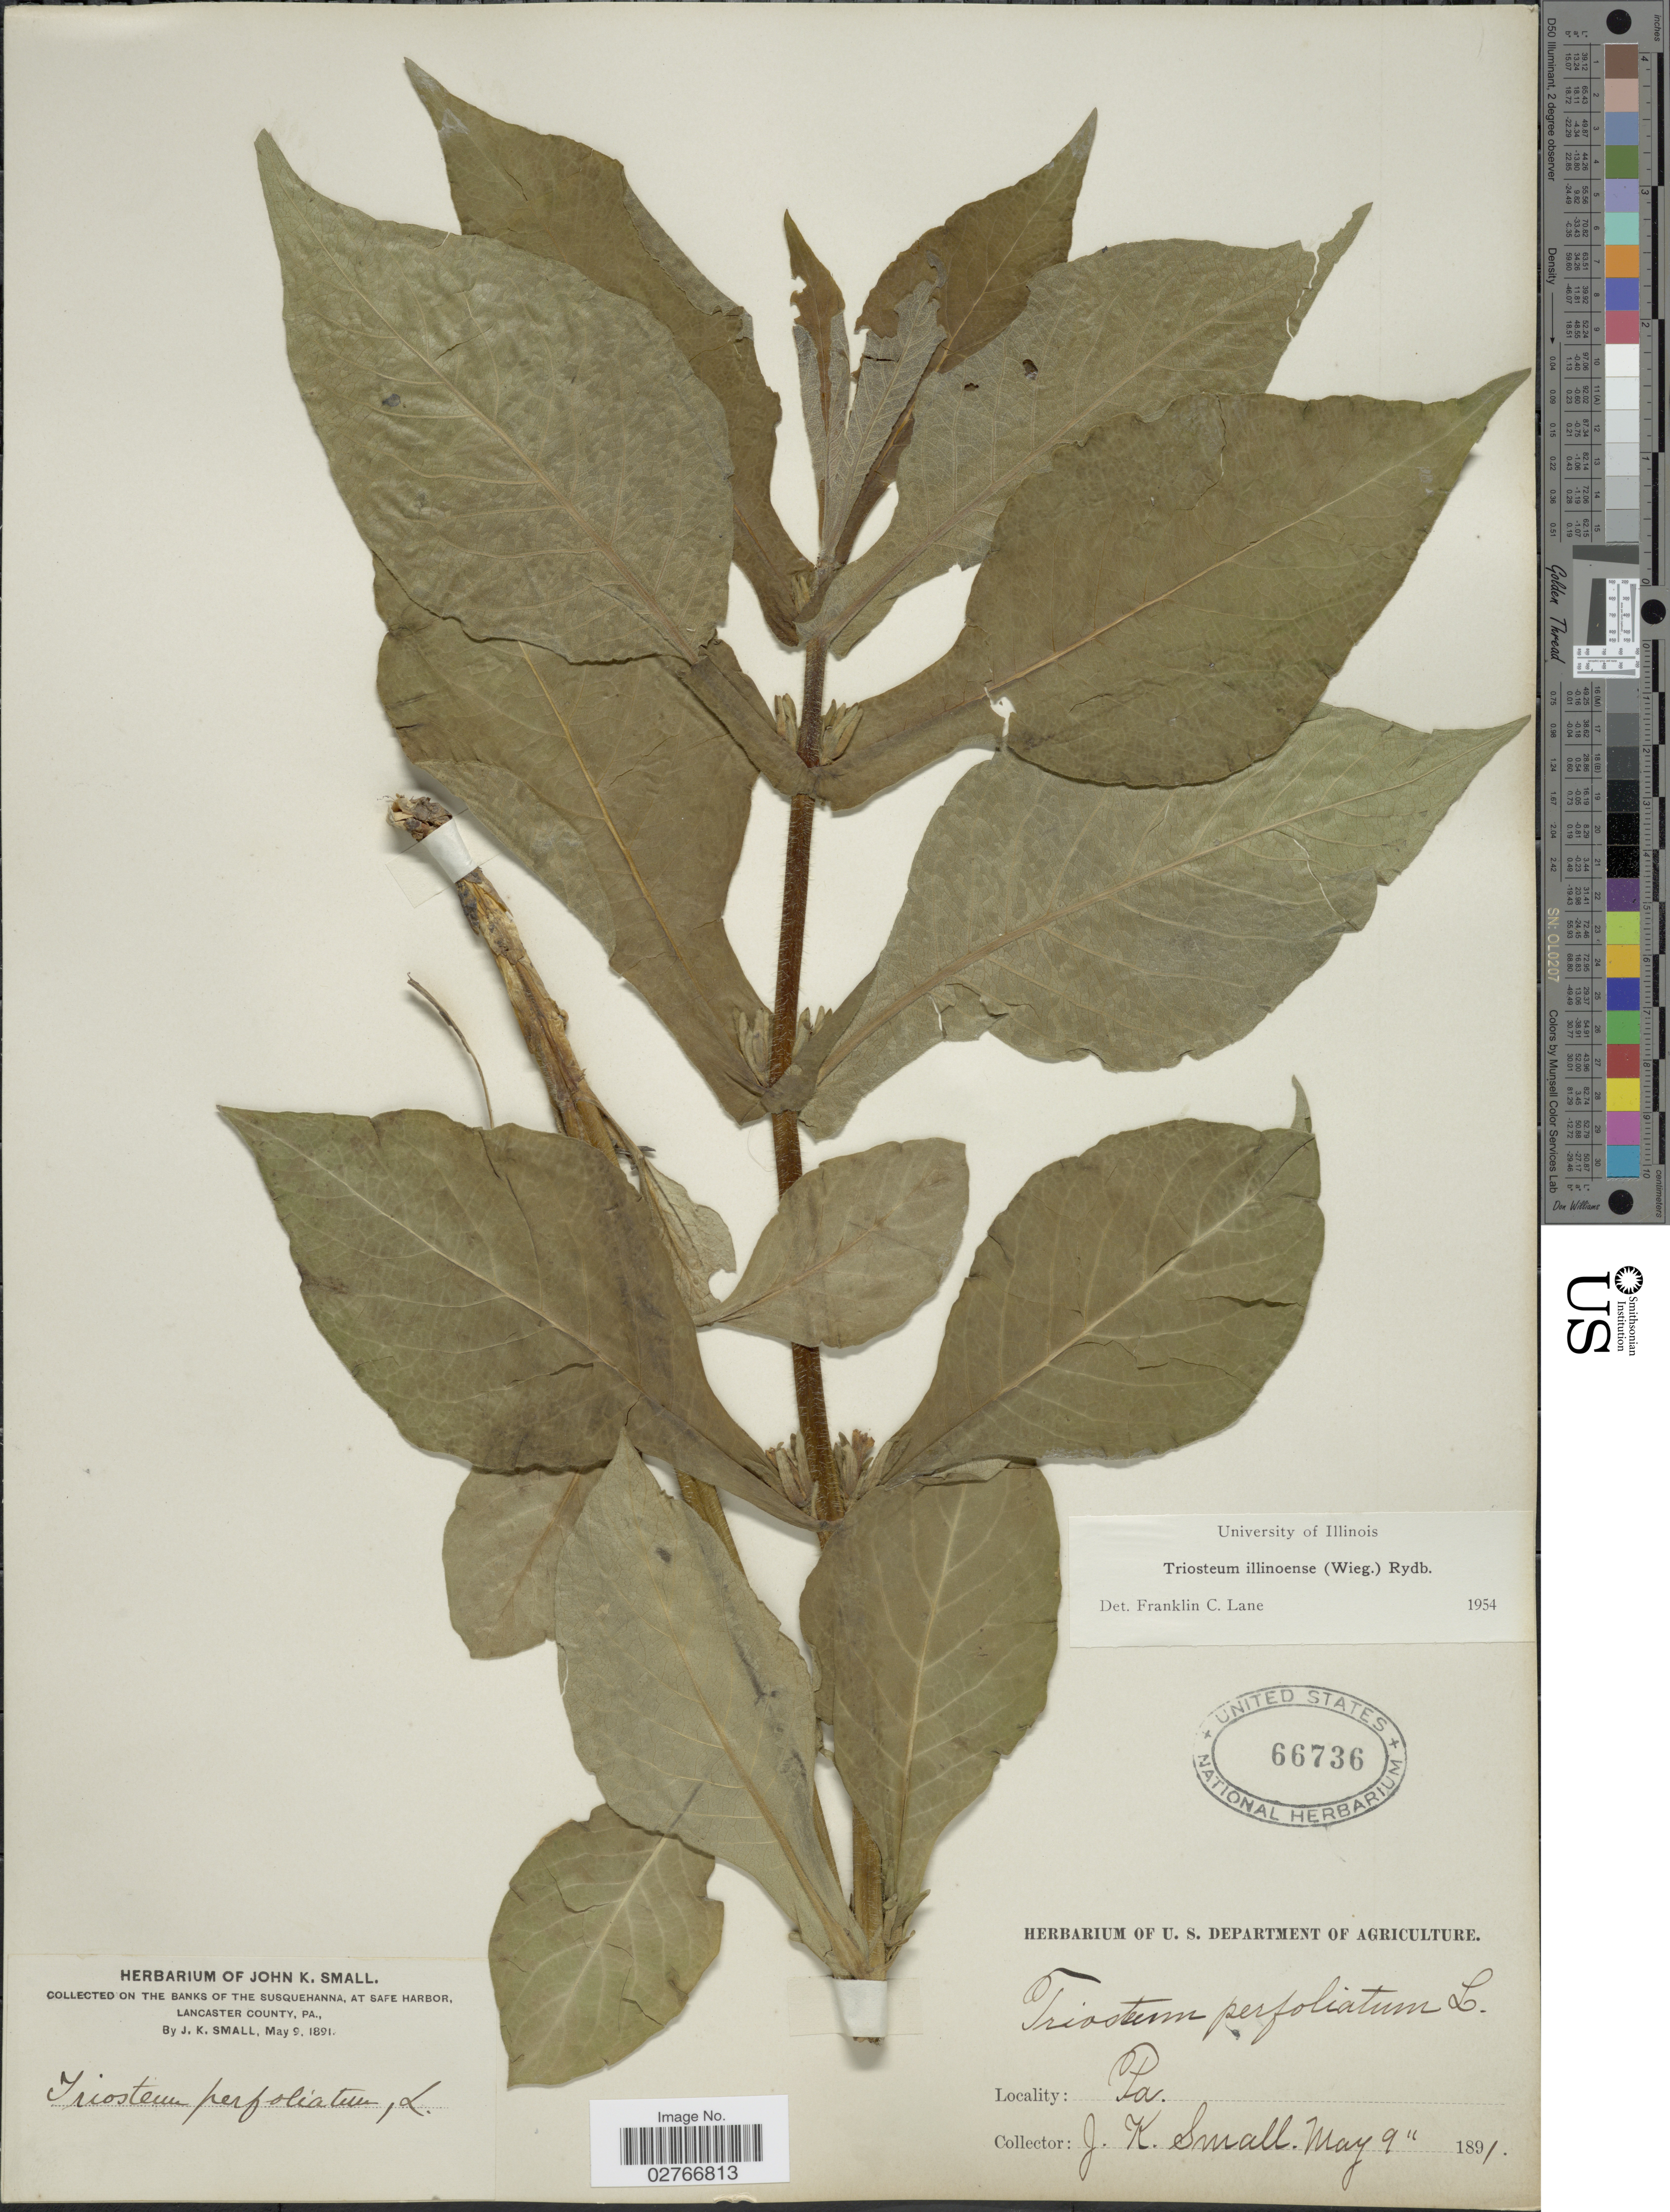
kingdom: Plantae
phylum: Tracheophyta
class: Magnoliopsida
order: Dipsacales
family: Caprifoliaceae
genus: Triosteum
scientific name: Triosteum illinoense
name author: (Wiegand) Rydb.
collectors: J. K. Small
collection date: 1891-05-09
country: United States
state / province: Pennsylvania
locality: On the banks of the Susquehanna, at safe harbor, Lancaster County.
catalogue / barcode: US 66736